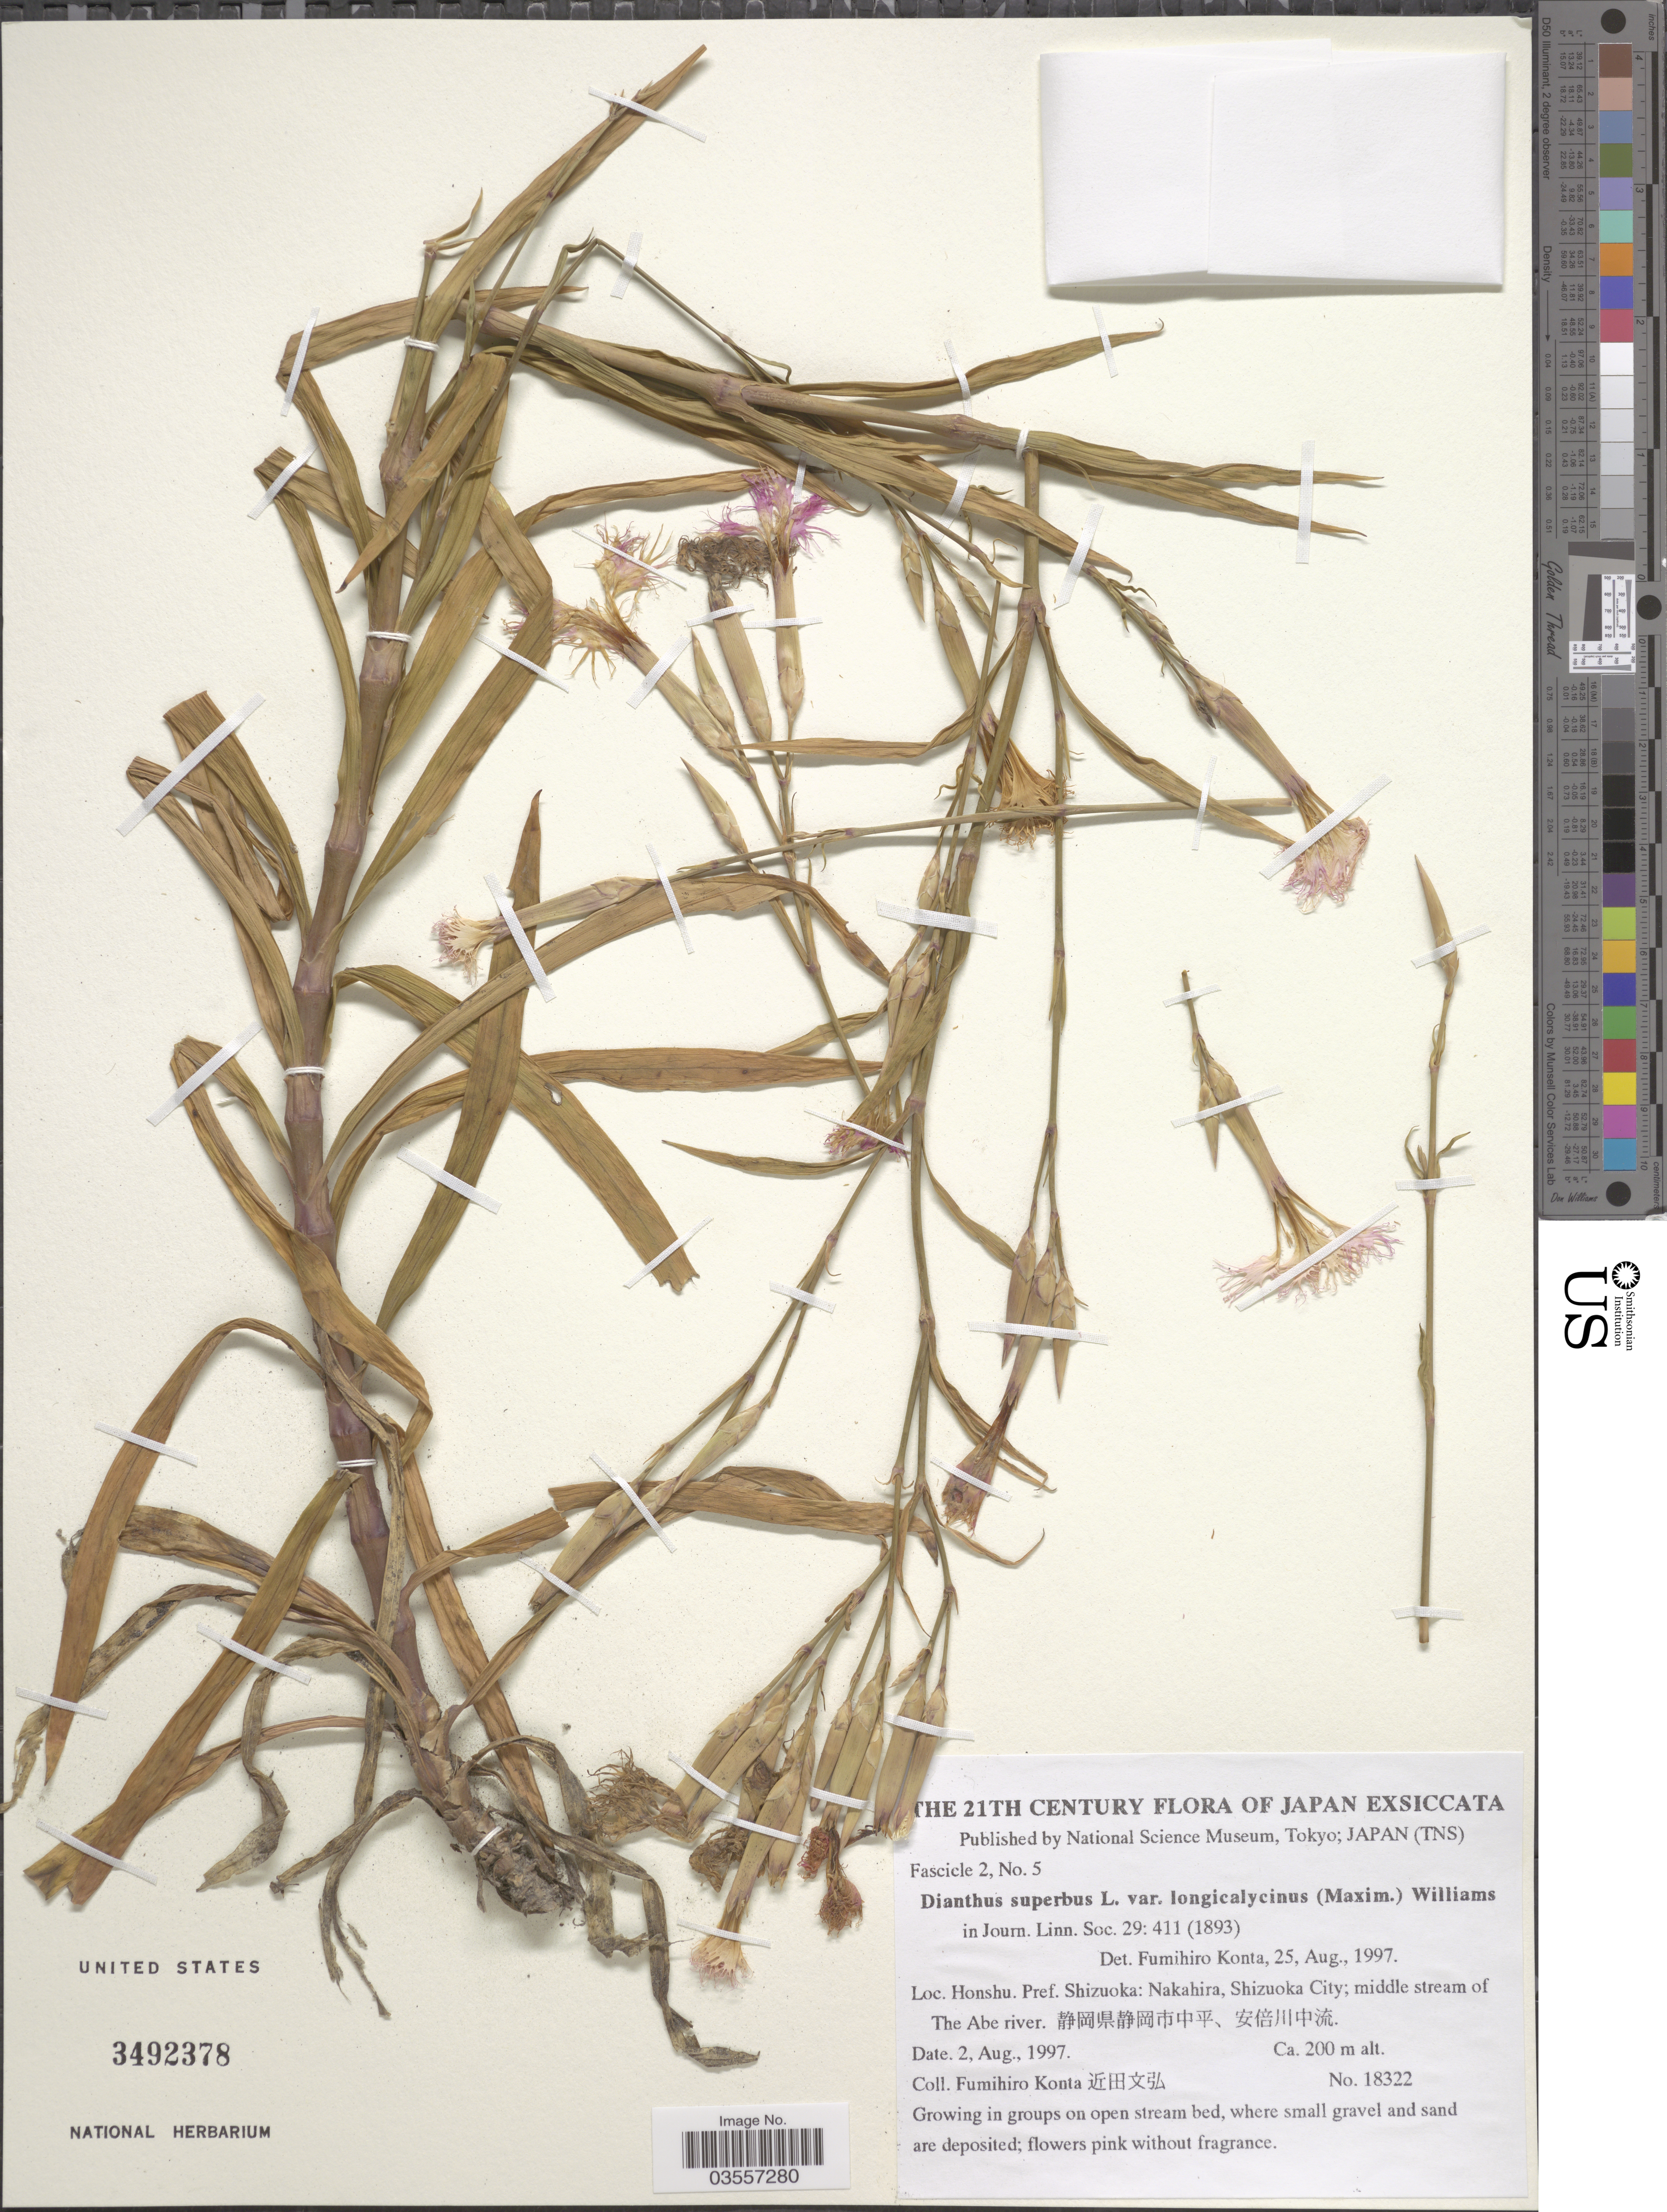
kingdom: Plantae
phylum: Tracheophyta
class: Magnoliopsida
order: Caryophyllales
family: Caryophyllaceae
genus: Dianthus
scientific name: Dianthus superbus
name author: L.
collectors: F. Konta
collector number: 18322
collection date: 1997-08-02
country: Japan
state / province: Sizuoka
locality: Honshu. Pref. Shizuoka: Nakahira, Shizuoka City; middle stream of The Abe river. X.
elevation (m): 200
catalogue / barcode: US 3492378